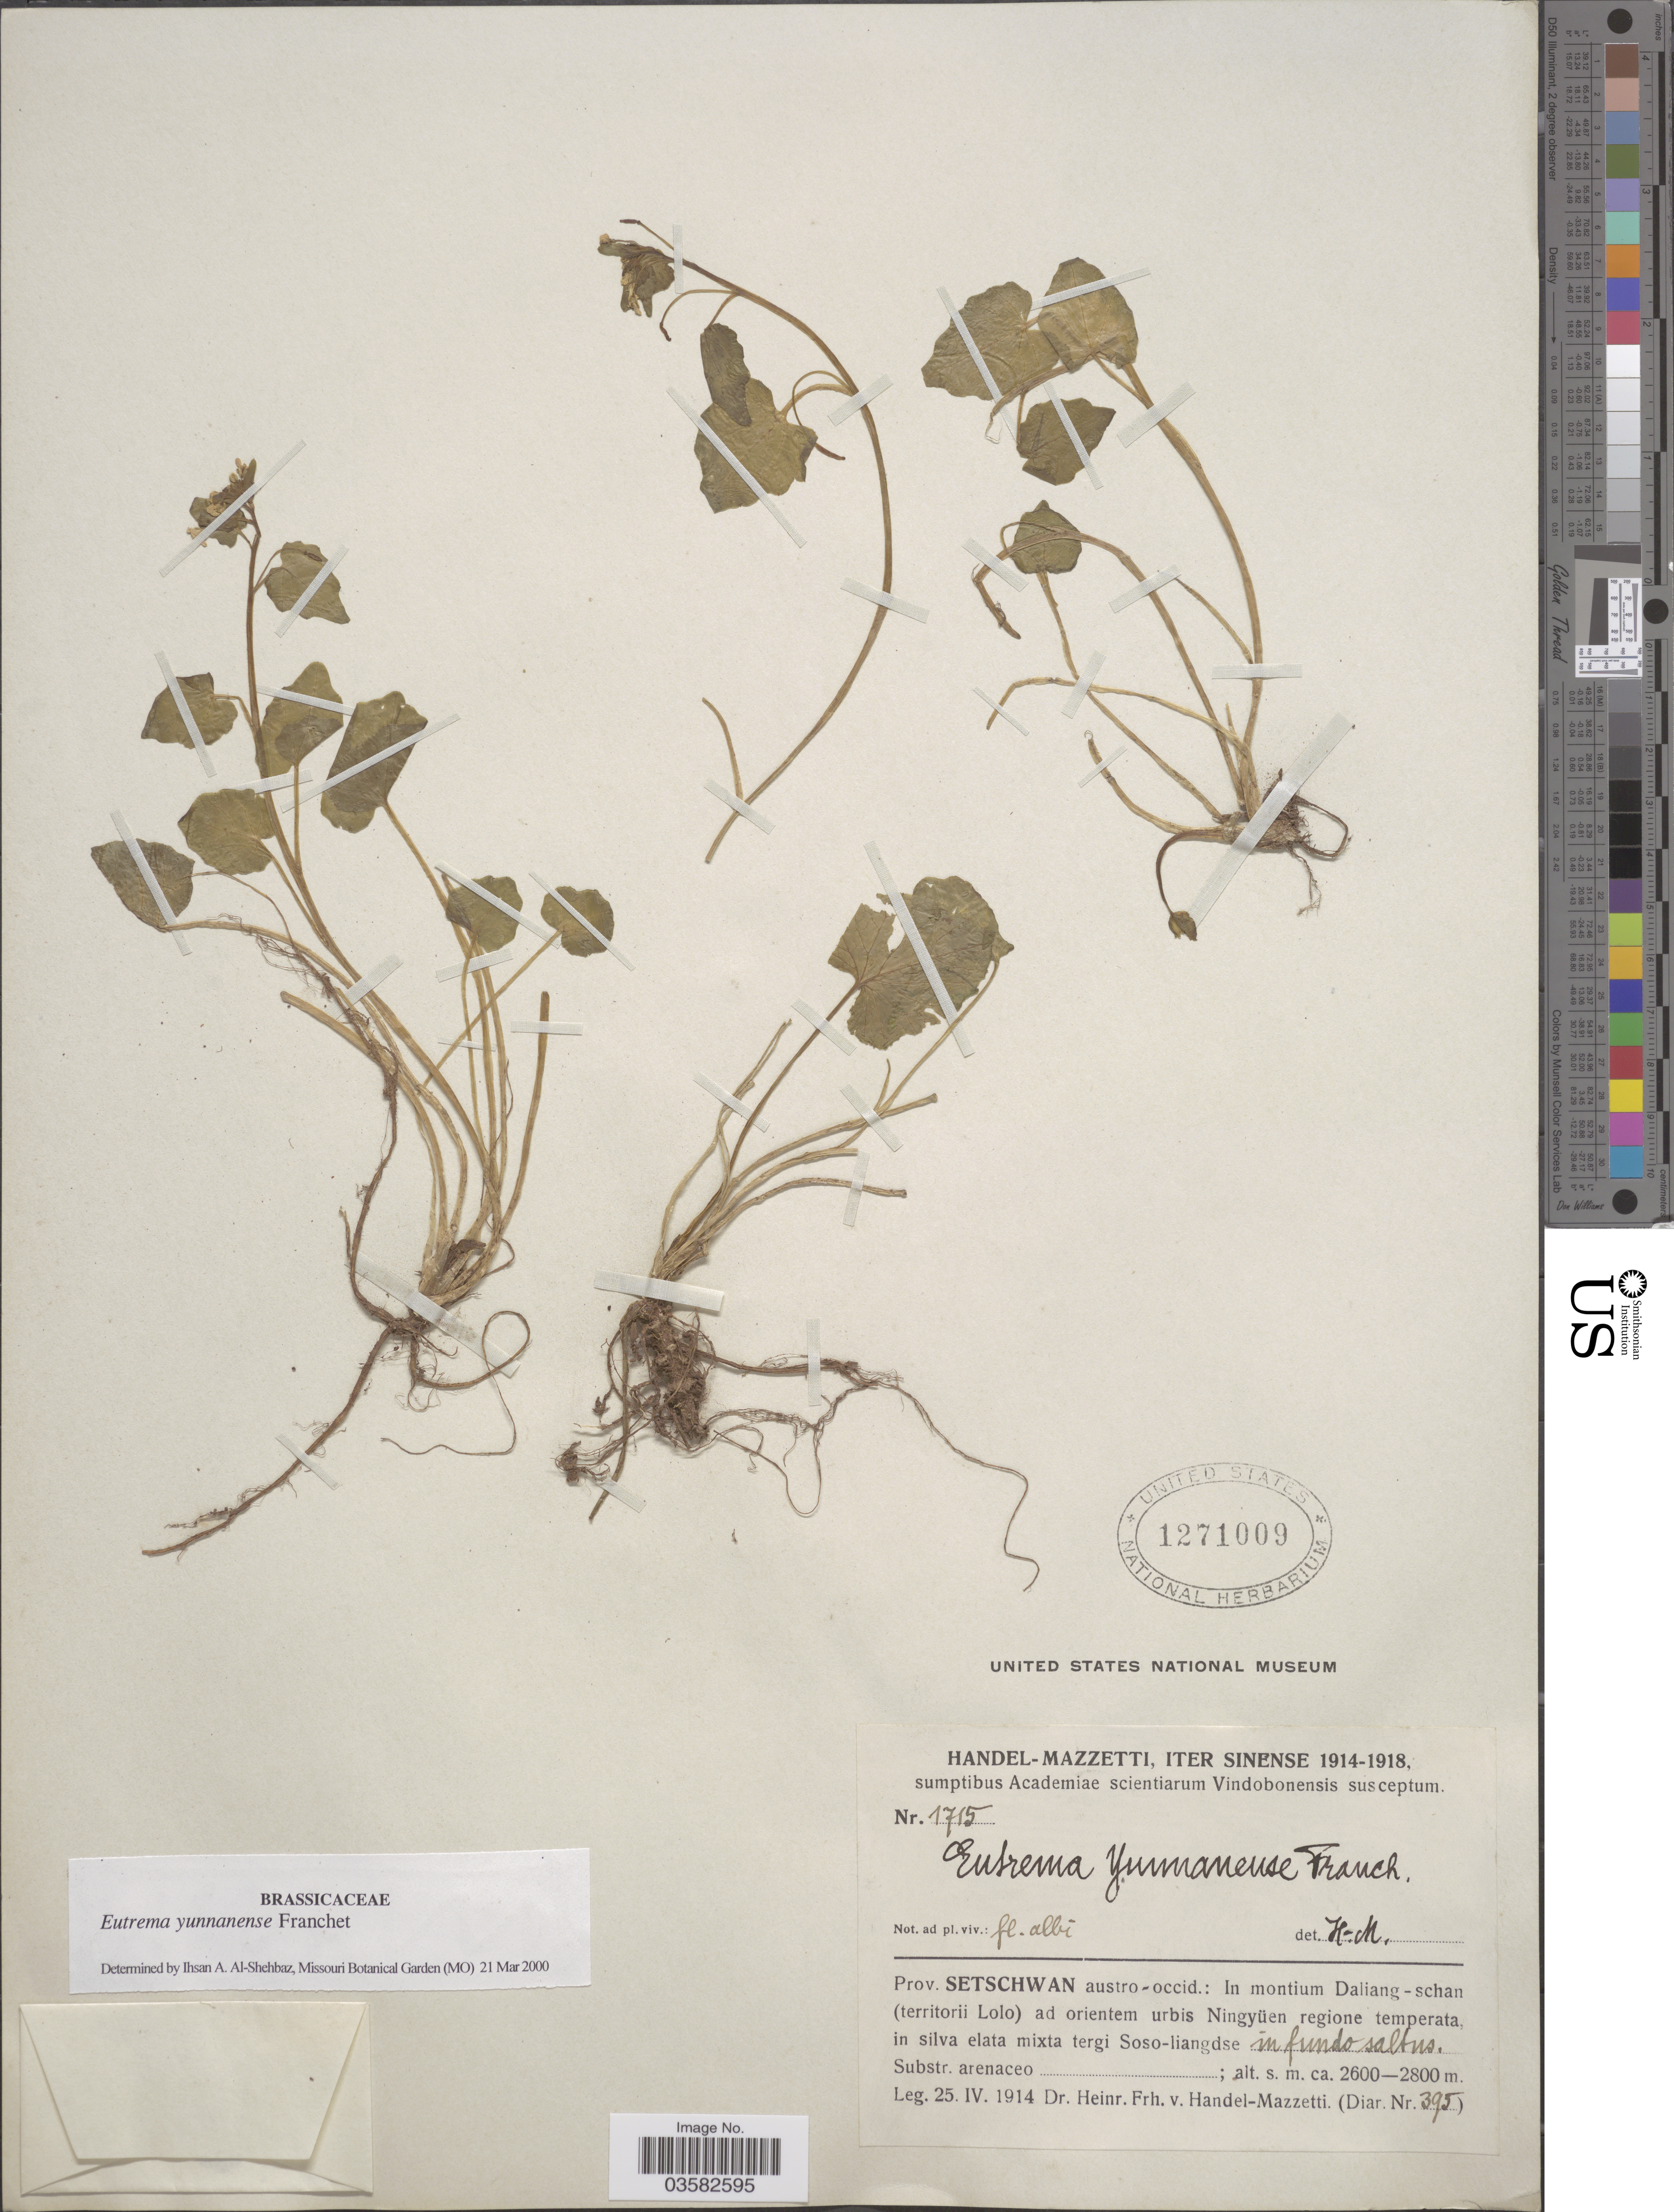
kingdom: Plantae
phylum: Tracheophyta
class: Magnoliopsida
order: Brassicales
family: Brassicaceae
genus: Eutrema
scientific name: Eutrema yunnanense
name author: Franch.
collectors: H. Handel-Mazzetti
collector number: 1715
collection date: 1914-04-25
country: China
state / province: Sichuan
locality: Iter Sinense. Prov. Setschwan austro-occid.: In montium Daliang-schan (territorii Lolo) ad orientem urbis Ninyüen regione temperata, in silva elata mixta tergi Soso-liangdse in fundo saltus.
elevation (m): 2600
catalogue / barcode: US 1271009